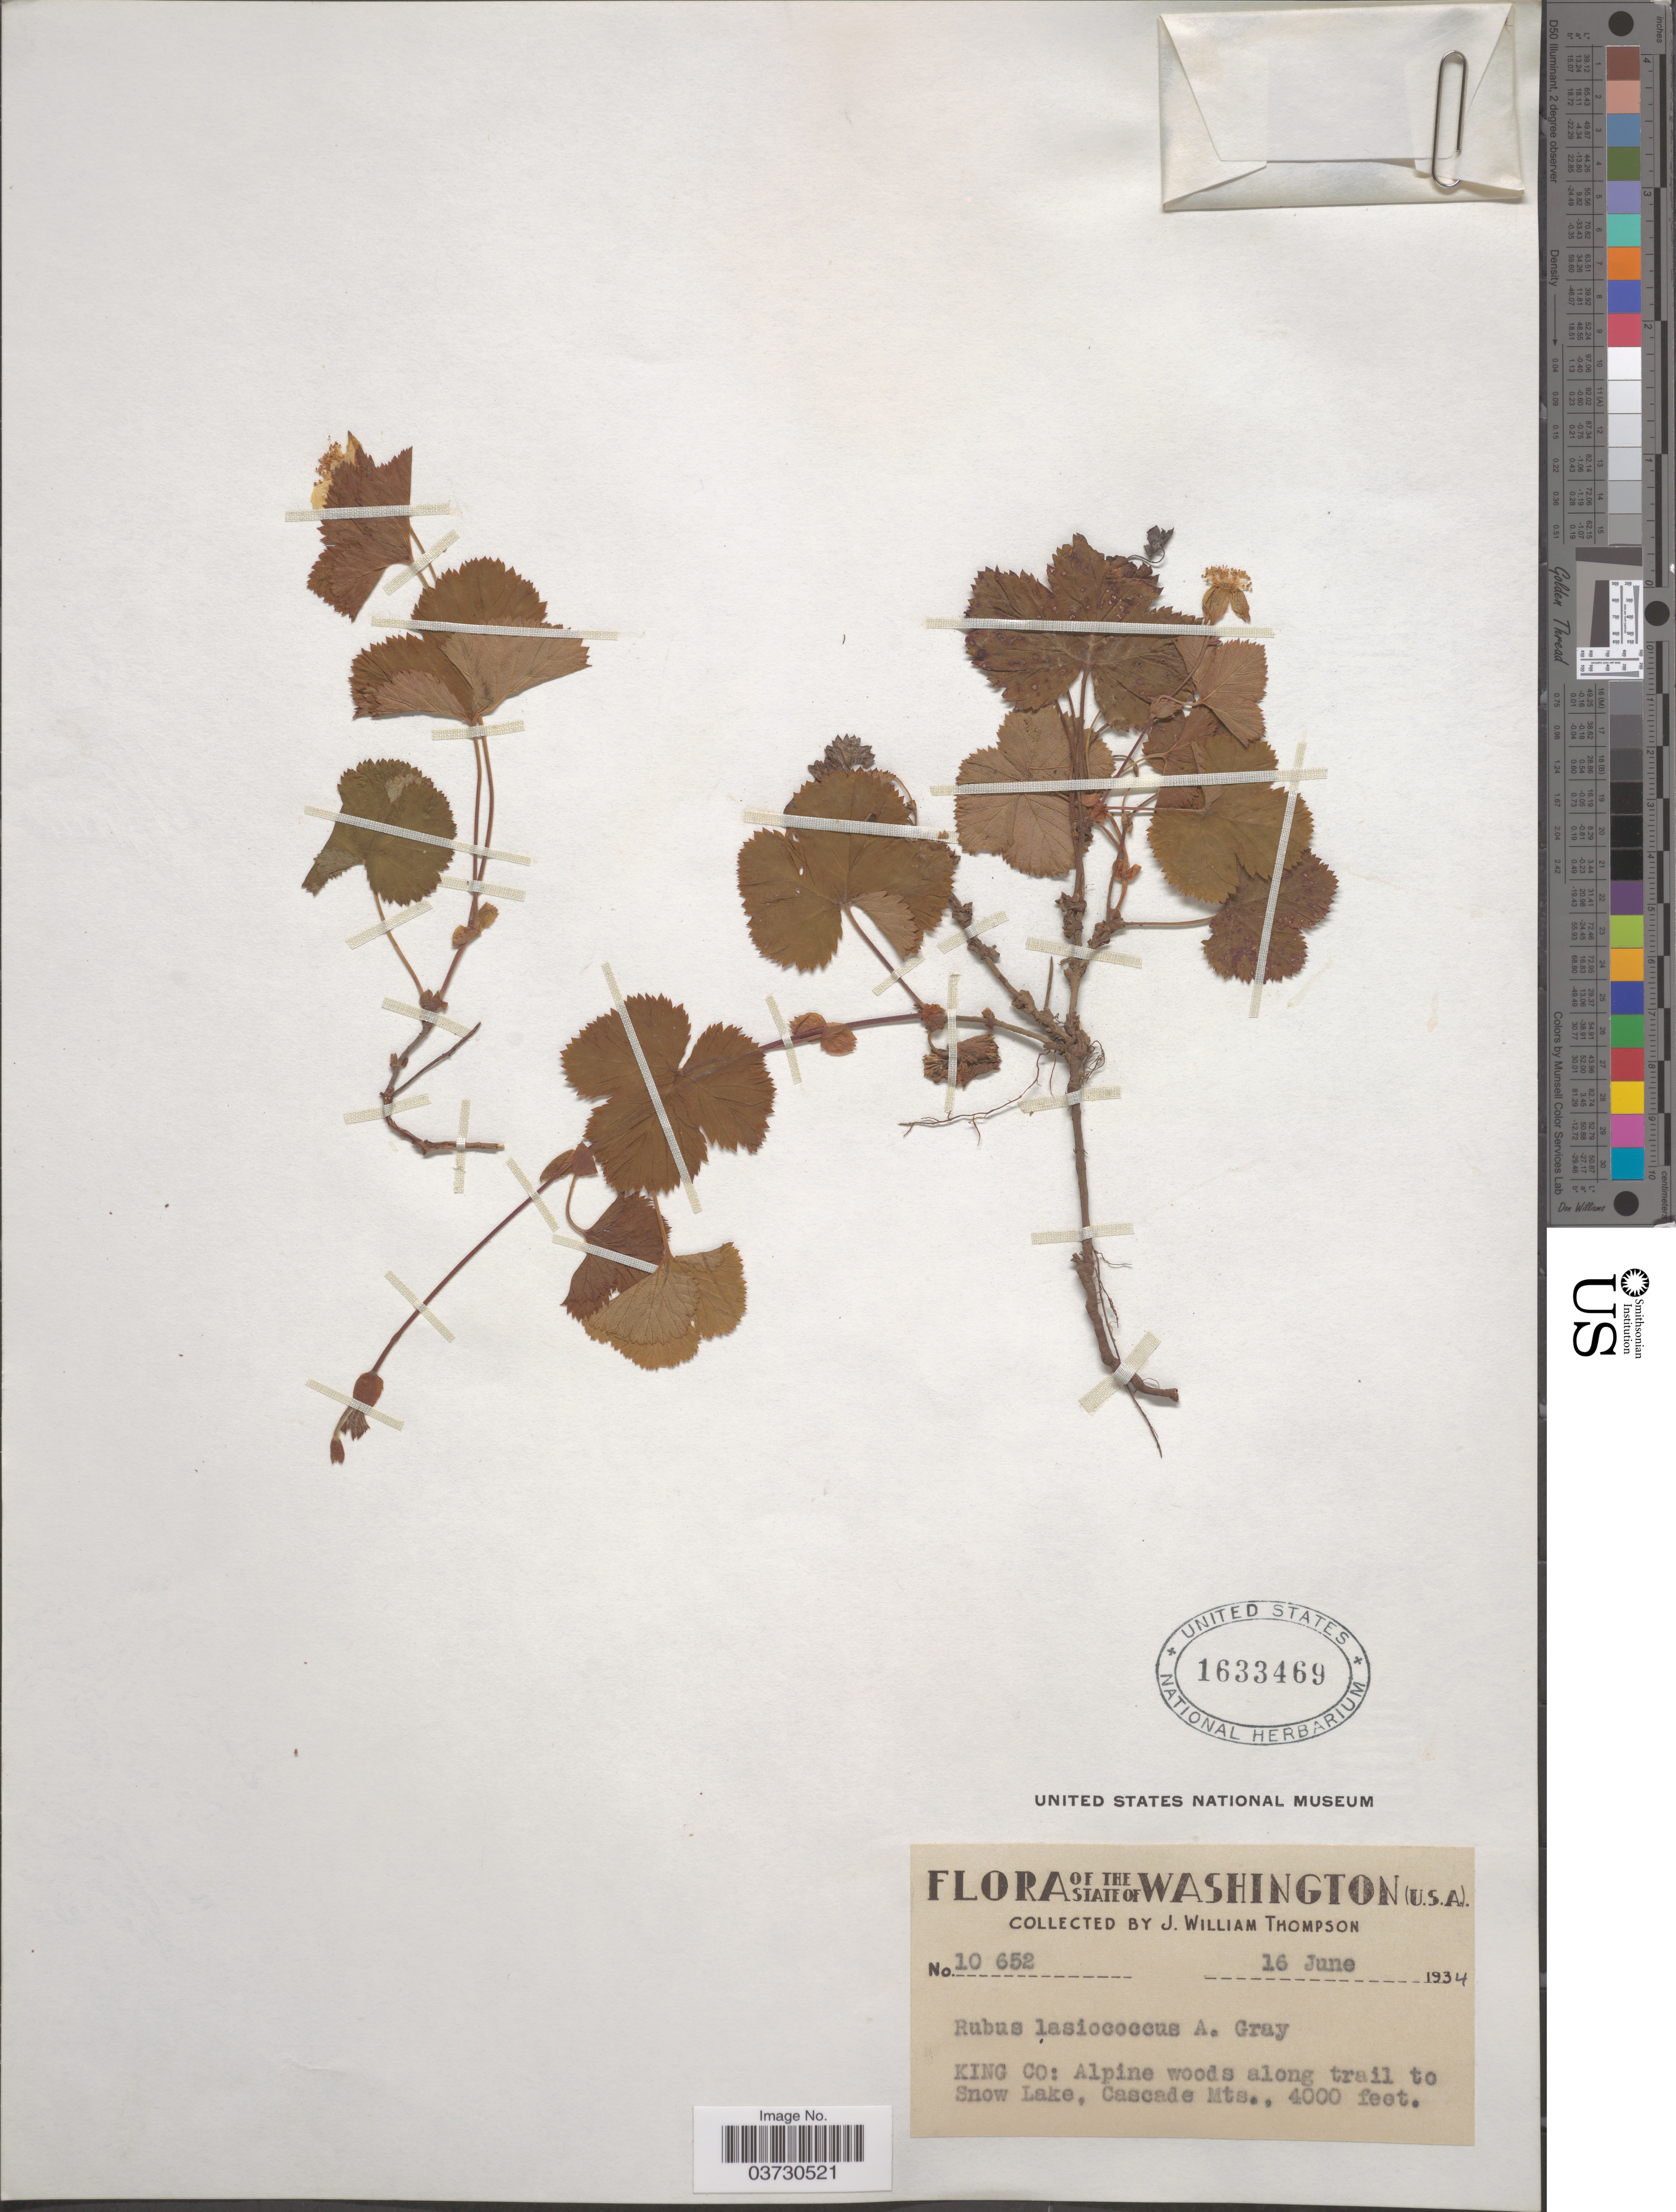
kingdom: Plantae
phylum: Tracheophyta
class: Magnoliopsida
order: Rosales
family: Rosaceae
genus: Rubus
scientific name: Rubus lasiococcus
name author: A. Gray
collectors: J. W. Thompson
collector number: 10652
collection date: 1934-06-16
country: United States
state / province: Washington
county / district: King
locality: King Co: Alpine woods along trail to Snow Lake, Cascade Mts.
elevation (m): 1219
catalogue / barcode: US 1633469